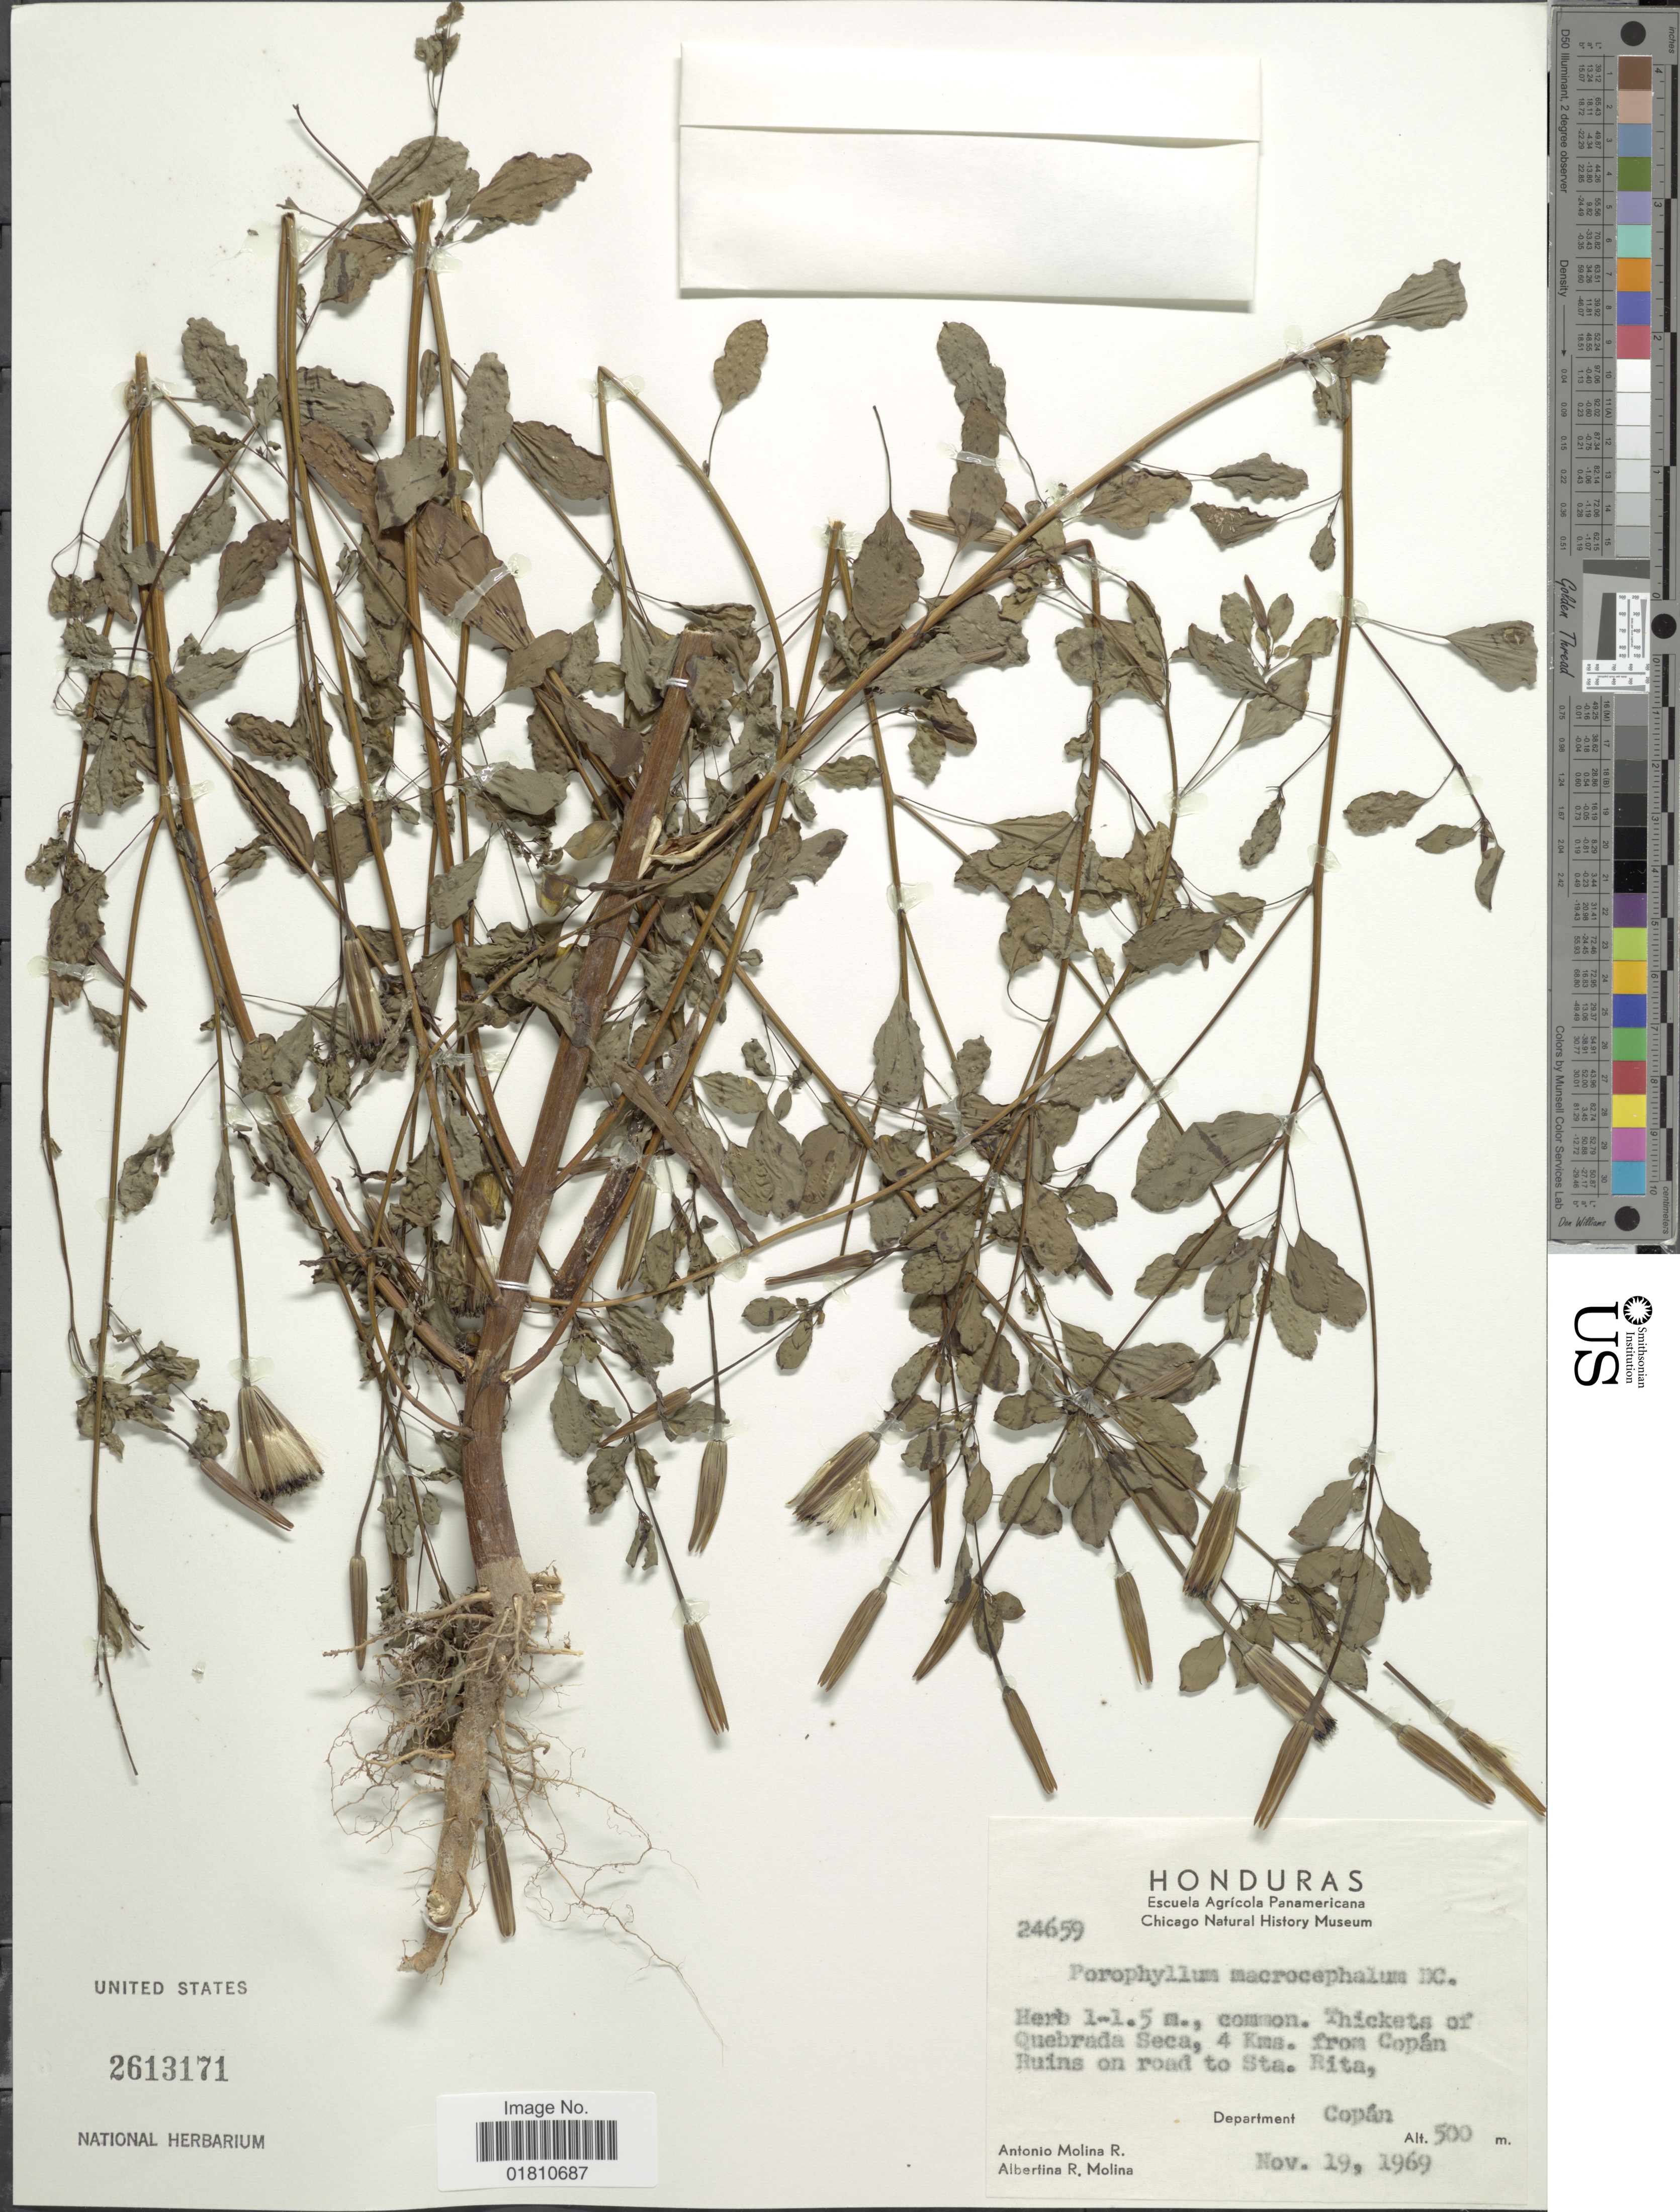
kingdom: Plantae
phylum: Tracheophyta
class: Magnoliopsida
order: Asterales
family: Asteraceae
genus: Porophyllum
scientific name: Porophyllum macrocephalum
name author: DC.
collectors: A. Molina R. & A. R. Molina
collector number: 24659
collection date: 1969-11-19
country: Honduras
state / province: Copán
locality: Thickets of Quebrada Seca, 4 Kms. from Copán Ruins on road to Sta. Rita.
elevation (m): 500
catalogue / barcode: US 2613171